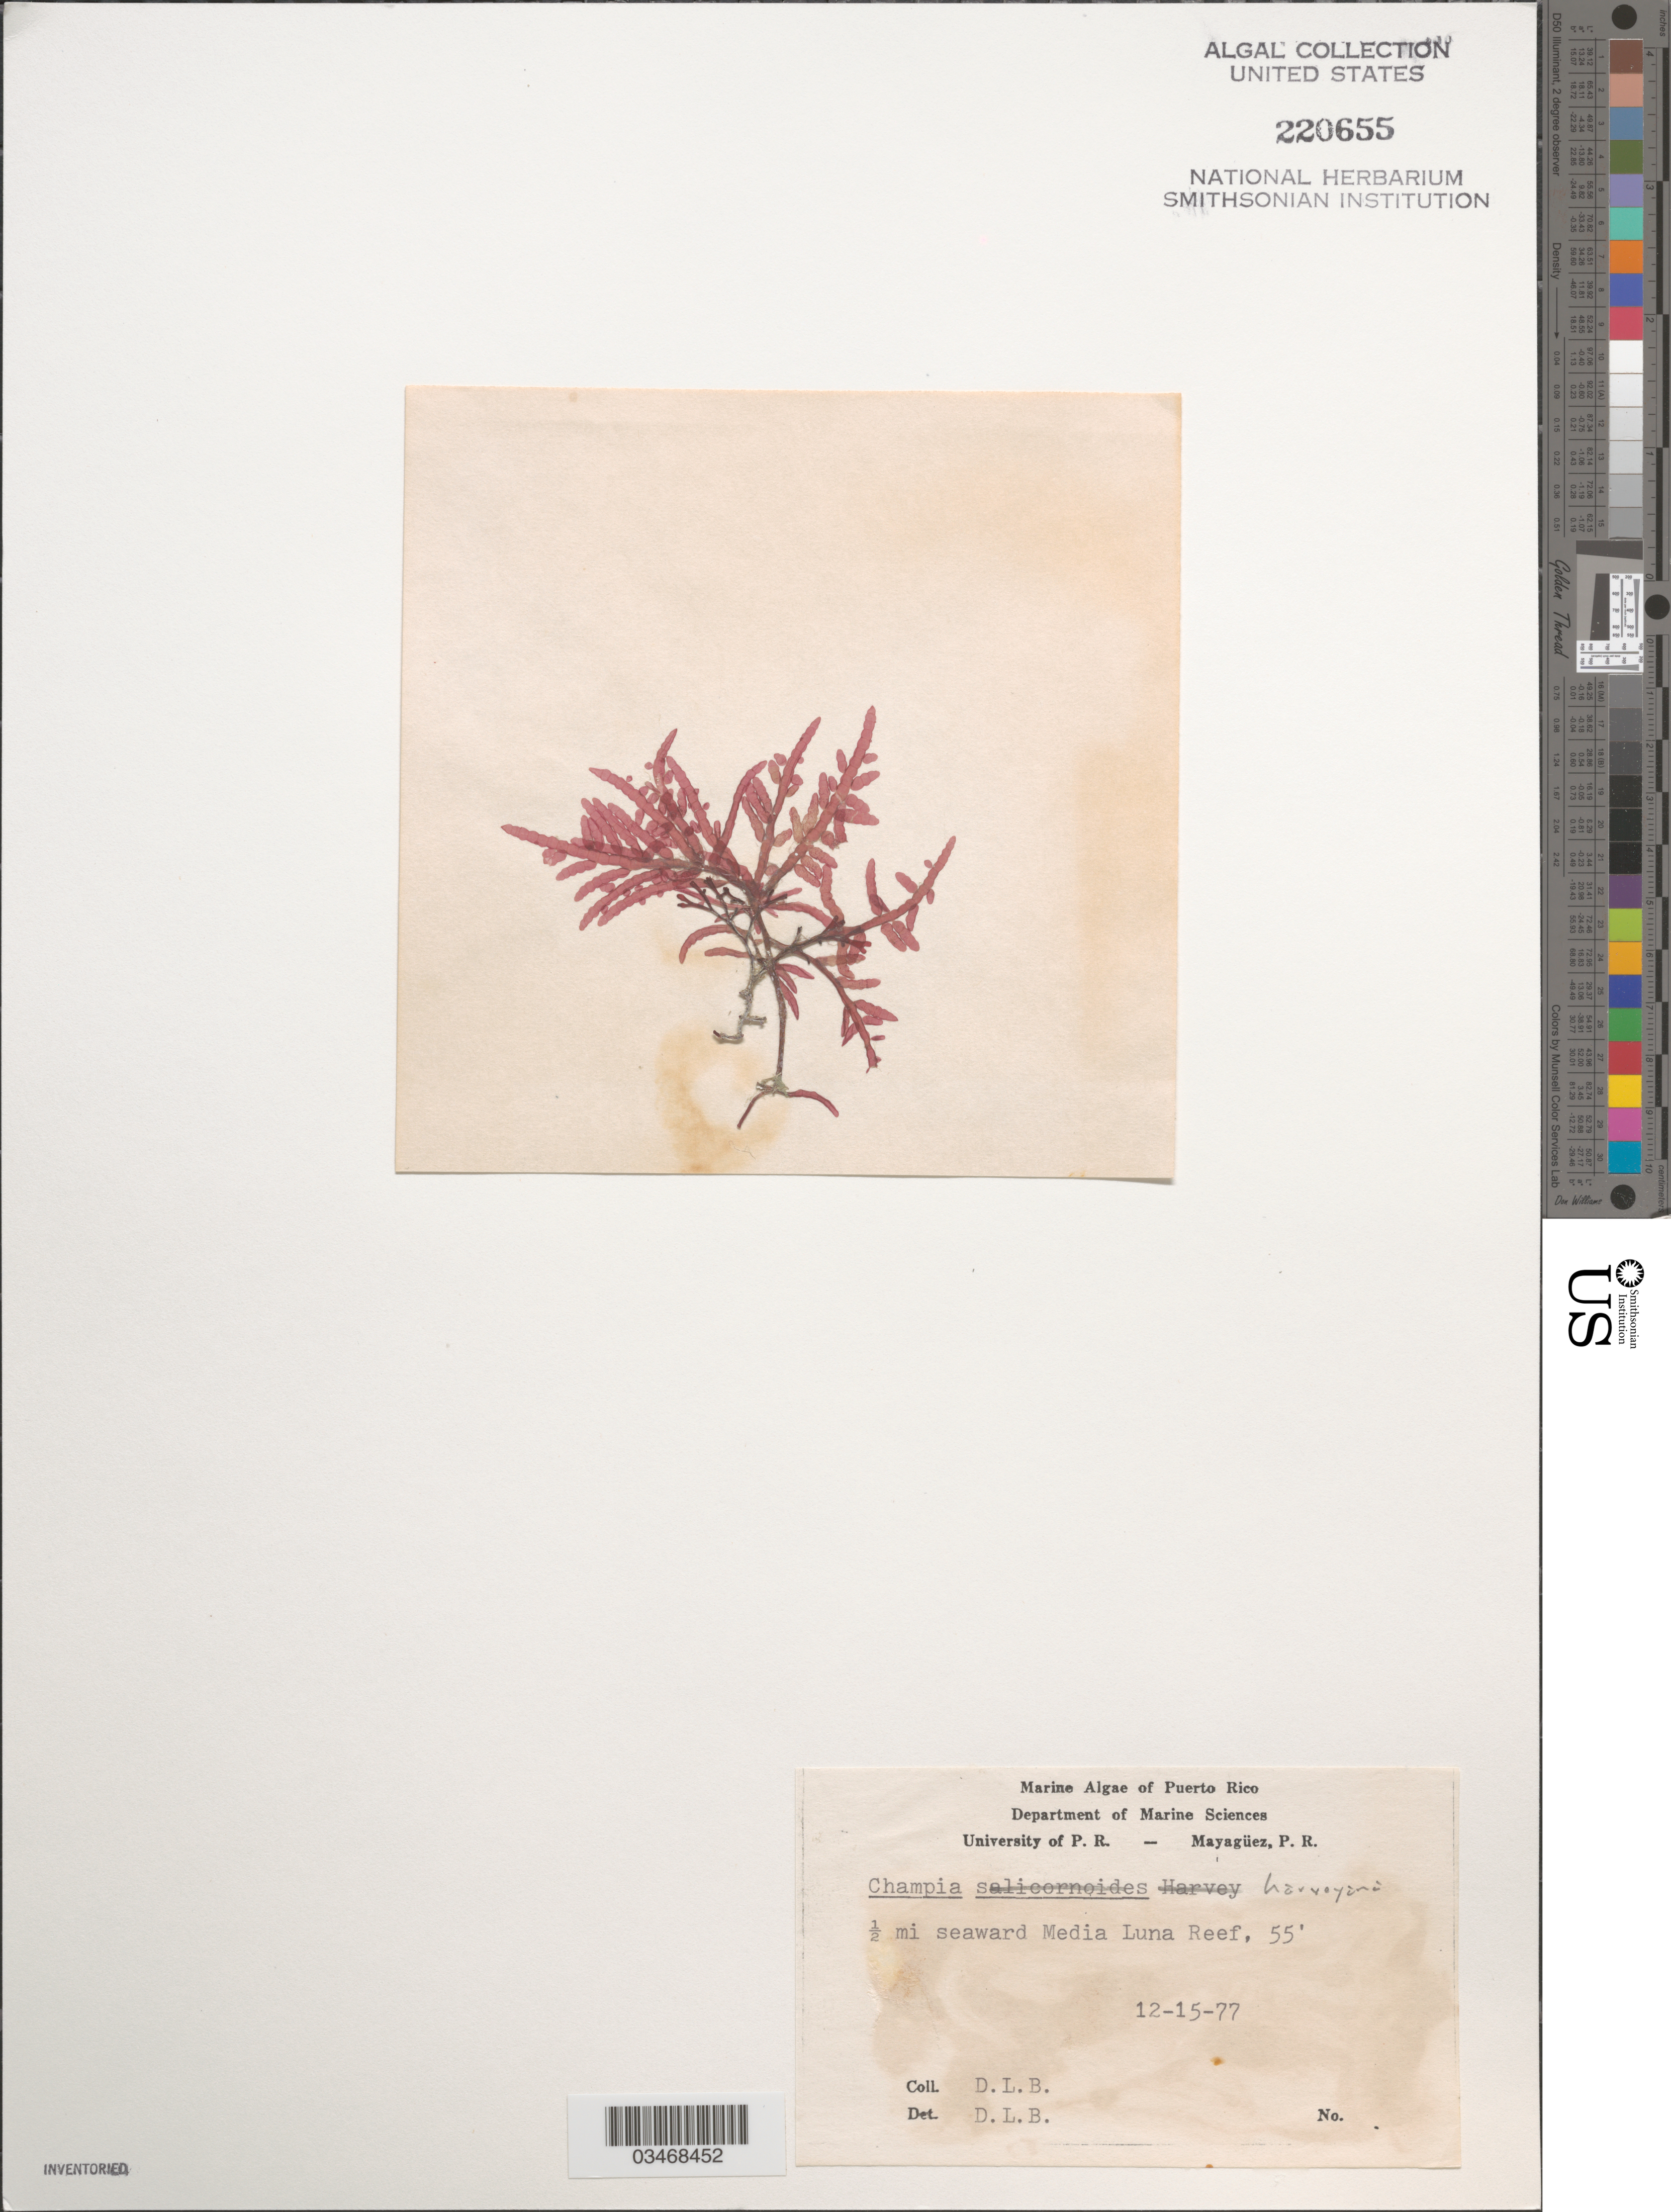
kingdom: Plantae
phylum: Rhodophyta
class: Florideophyceae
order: Rhodymeniales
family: Champiaceae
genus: Champia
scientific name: Champia harveyana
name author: D.L. Ballant. & C.Lozada-Troche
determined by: Ballantine, D. L.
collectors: D.L. Ballantine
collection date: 1977-12-15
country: Puerto Rico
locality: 1/2 mi seaward Media Luna Reef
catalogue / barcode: US 220655